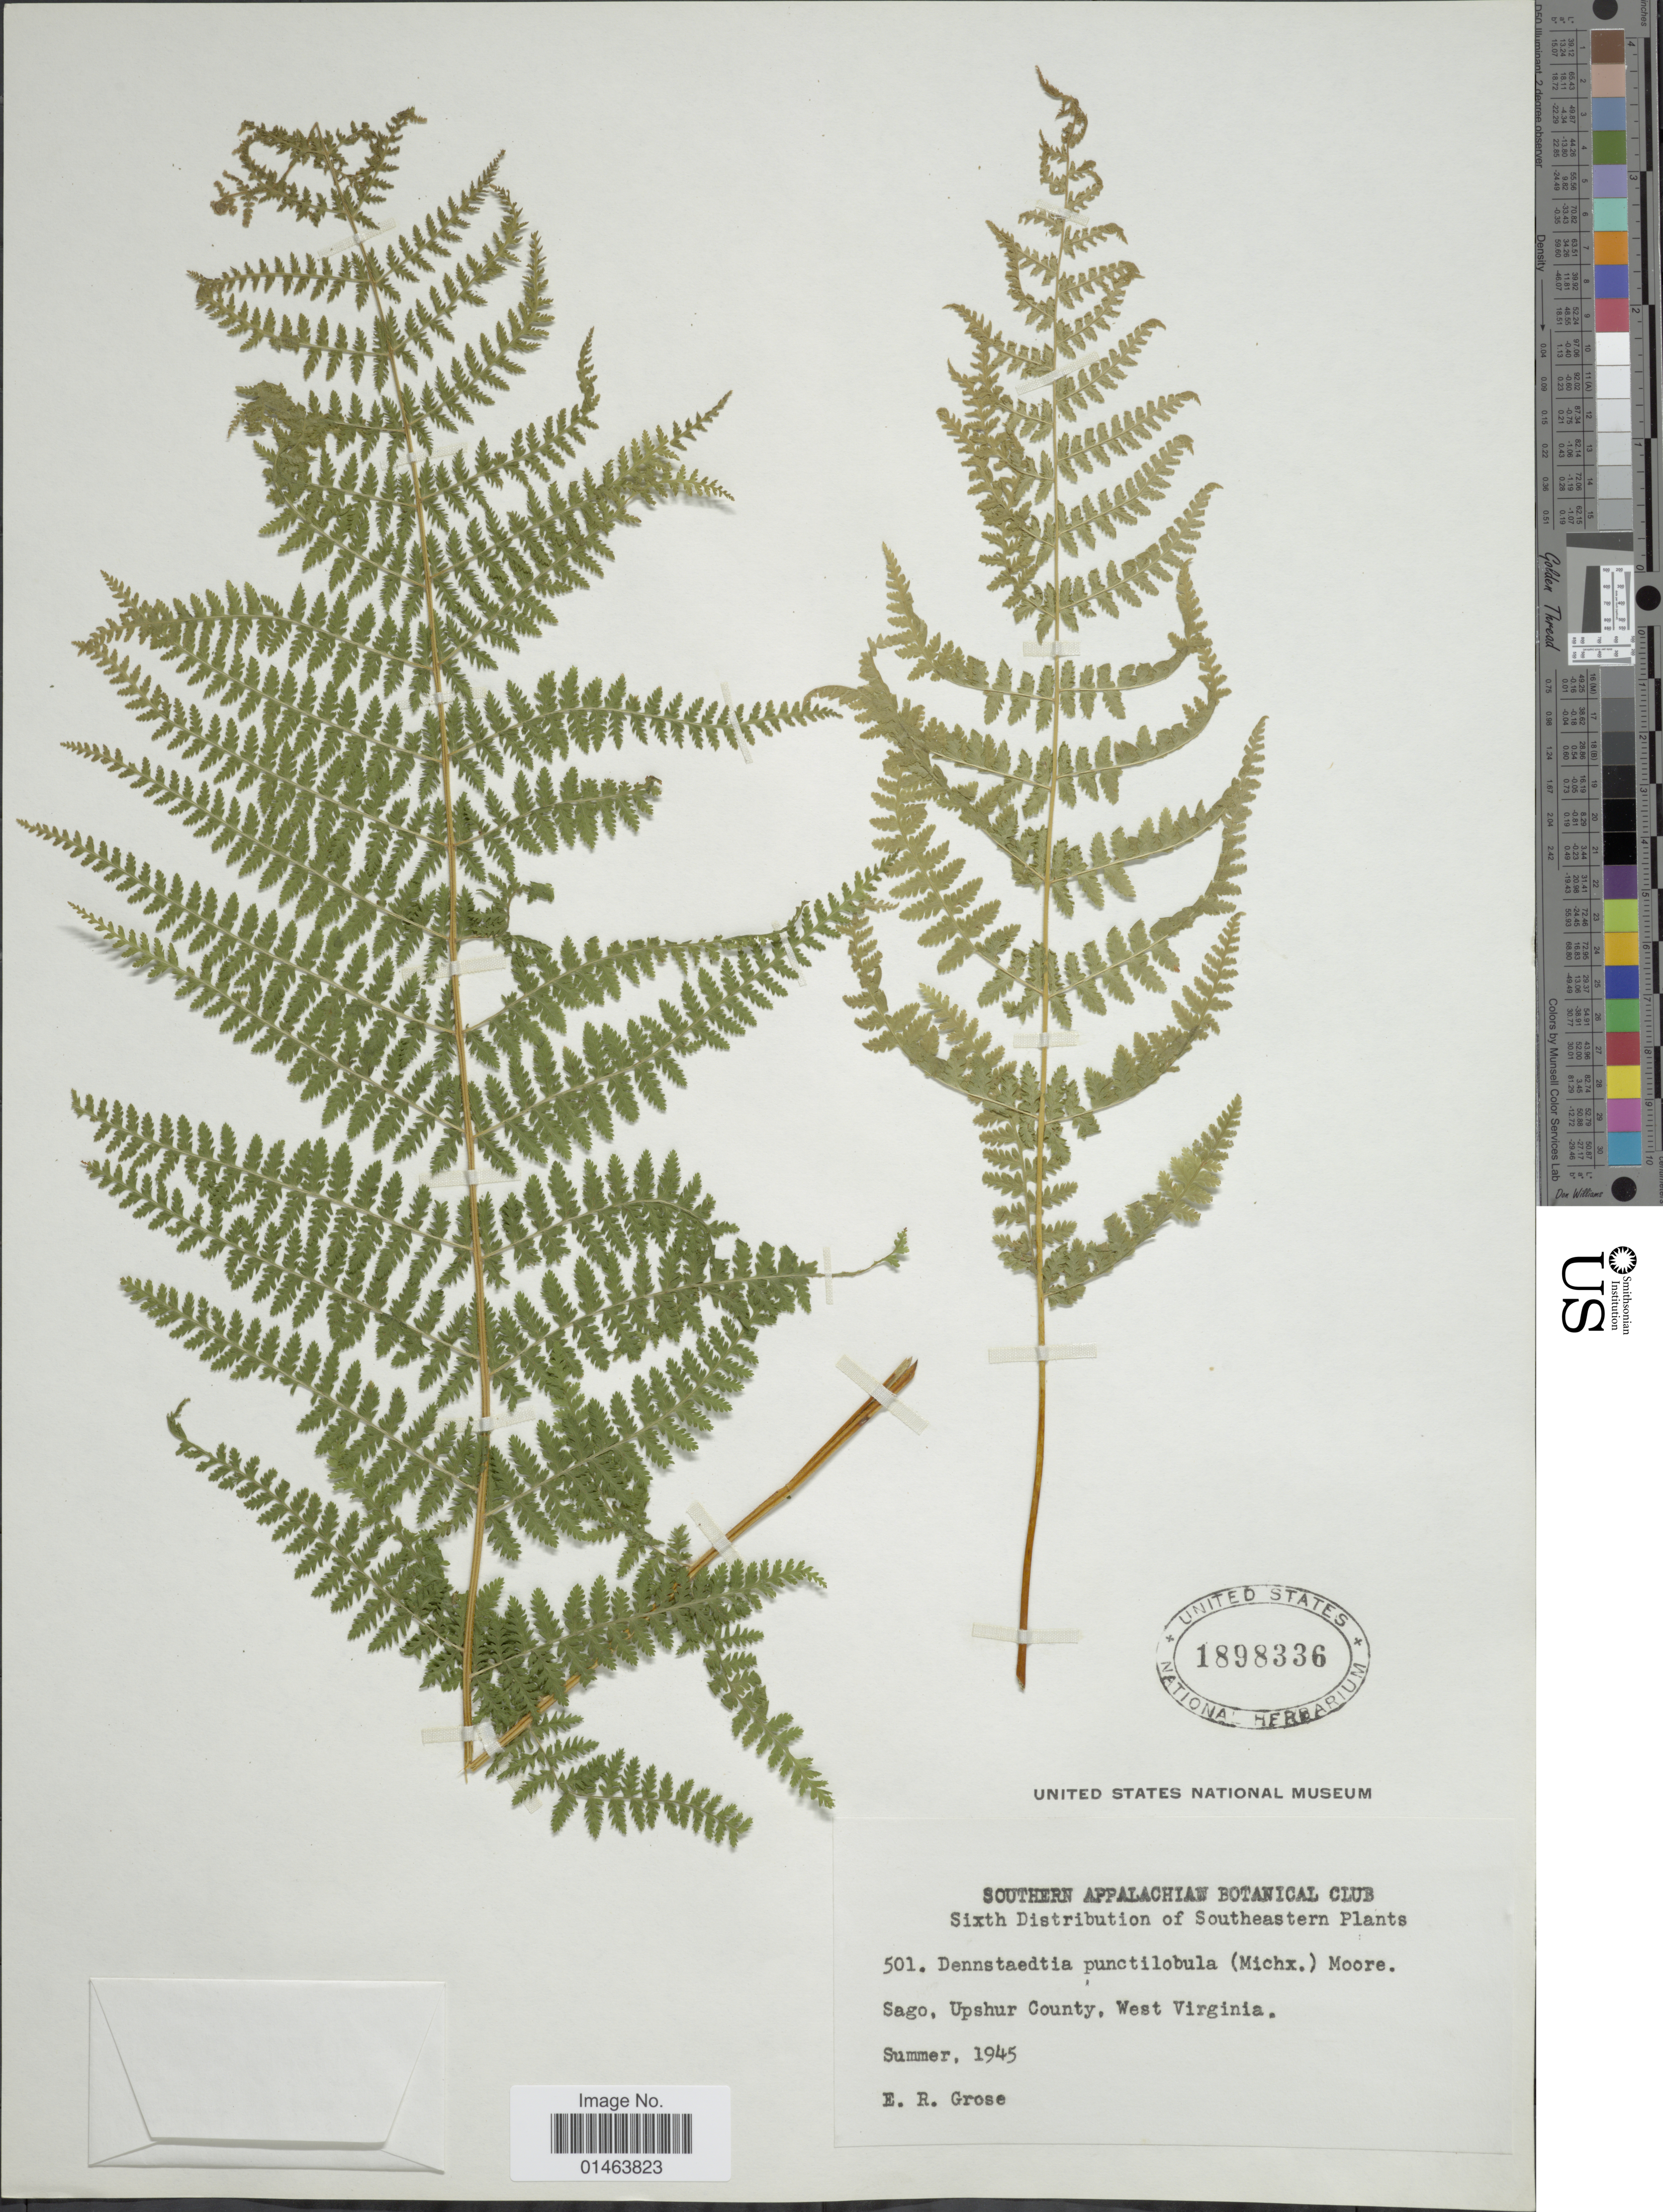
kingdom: Plantae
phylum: Tracheophyta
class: Polypodiopsida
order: Polypodiales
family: Dennstaedtiaceae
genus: Dennstaedtia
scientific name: Dennstaedtia punctilobula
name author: (Michx.) T. Moore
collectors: E. Grose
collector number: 501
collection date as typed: Summer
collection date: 1945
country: United States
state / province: West Virginia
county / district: Upshur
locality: Southern Appalachian, Sixth distribution of Southeastern Plants, Sago, Upshur County, West Virginia.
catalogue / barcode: US 1898336